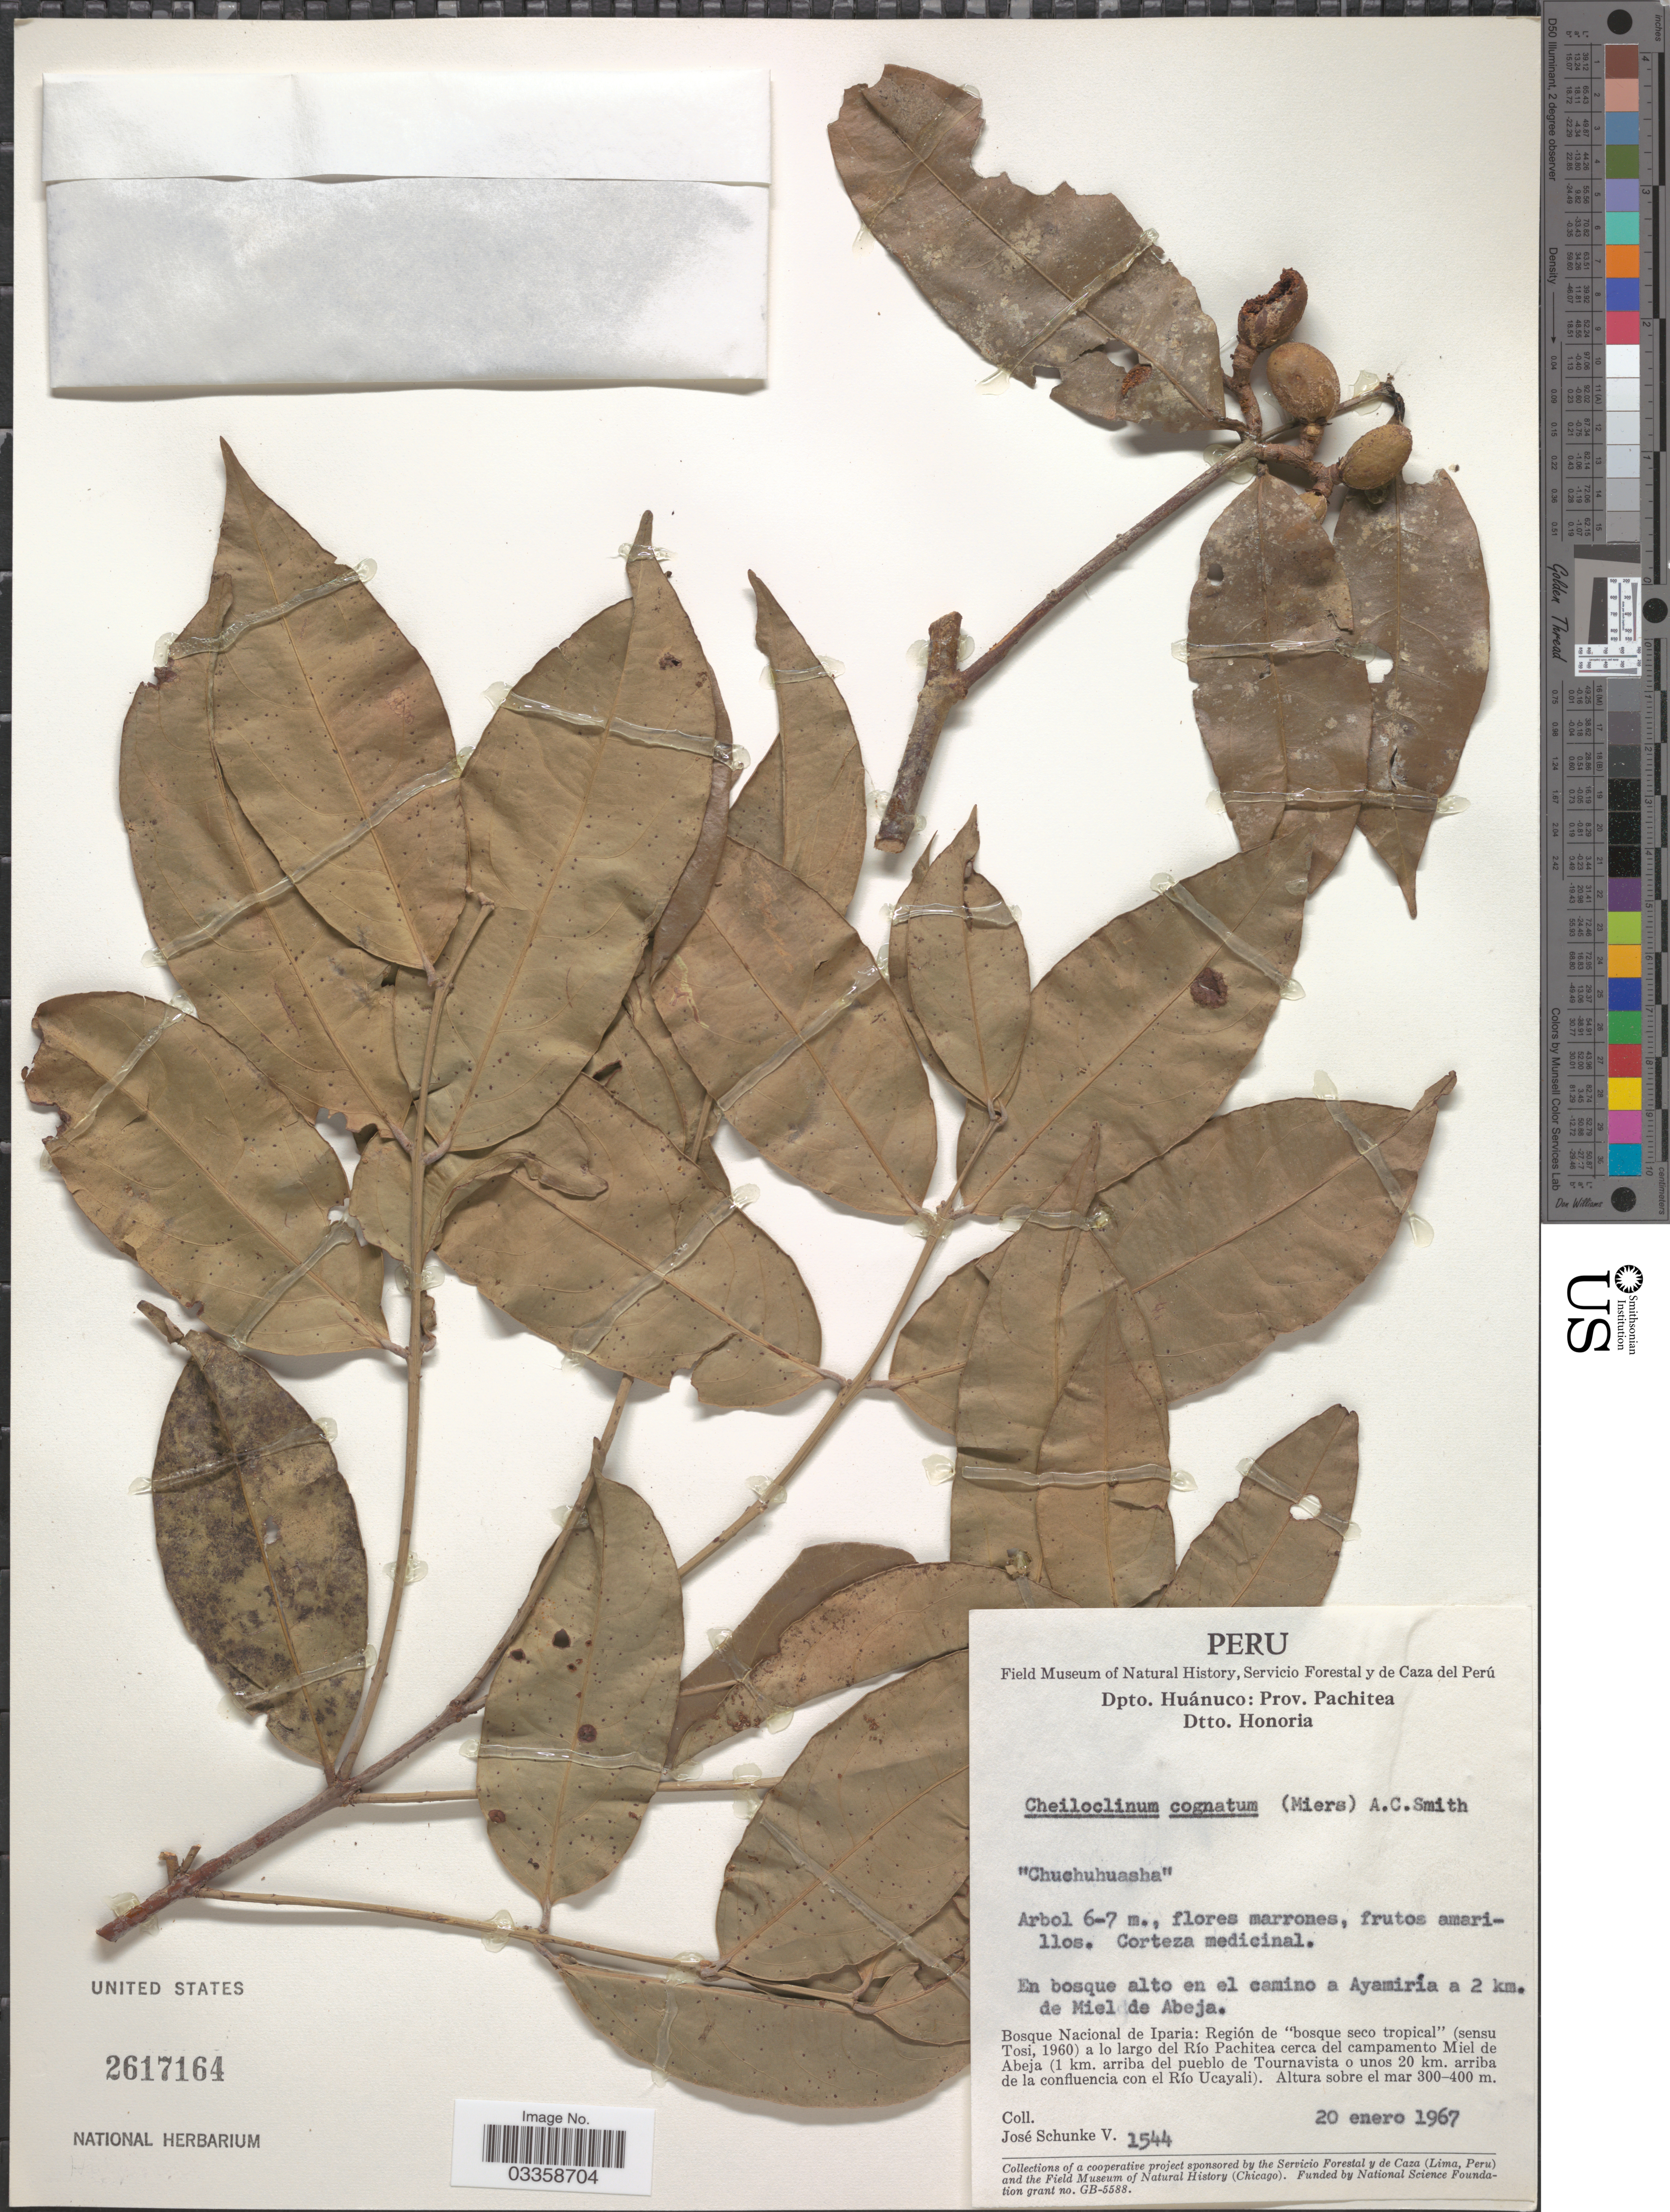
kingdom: Plantae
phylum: Tracheophyta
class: Magnoliopsida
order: Celastrales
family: Celastraceae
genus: Cheiloclinium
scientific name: Cheiloclinium cognatum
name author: (Miers) A.C. Sm.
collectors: J. Schunke Vigo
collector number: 1544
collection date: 1967-01-20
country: Peru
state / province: Huánuco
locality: Dpto. Huánuco: Prov. Pachitea, Dtto. Honoria. En bosque alto en el camino a Ayamiría a 2 km. de Miel de Abeja. Bosque Nacional de Iparia: Región de "bosque seco tropical" (sensu Tosi, 1960) a lo largo del Río Pachitea cerca del campamento Miel de Abeja (1 km. arriba del pueblo de Tournavista o unos 20 km. arriba de la confluencia con el Río Ucayali).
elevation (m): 300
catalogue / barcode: US 2617164